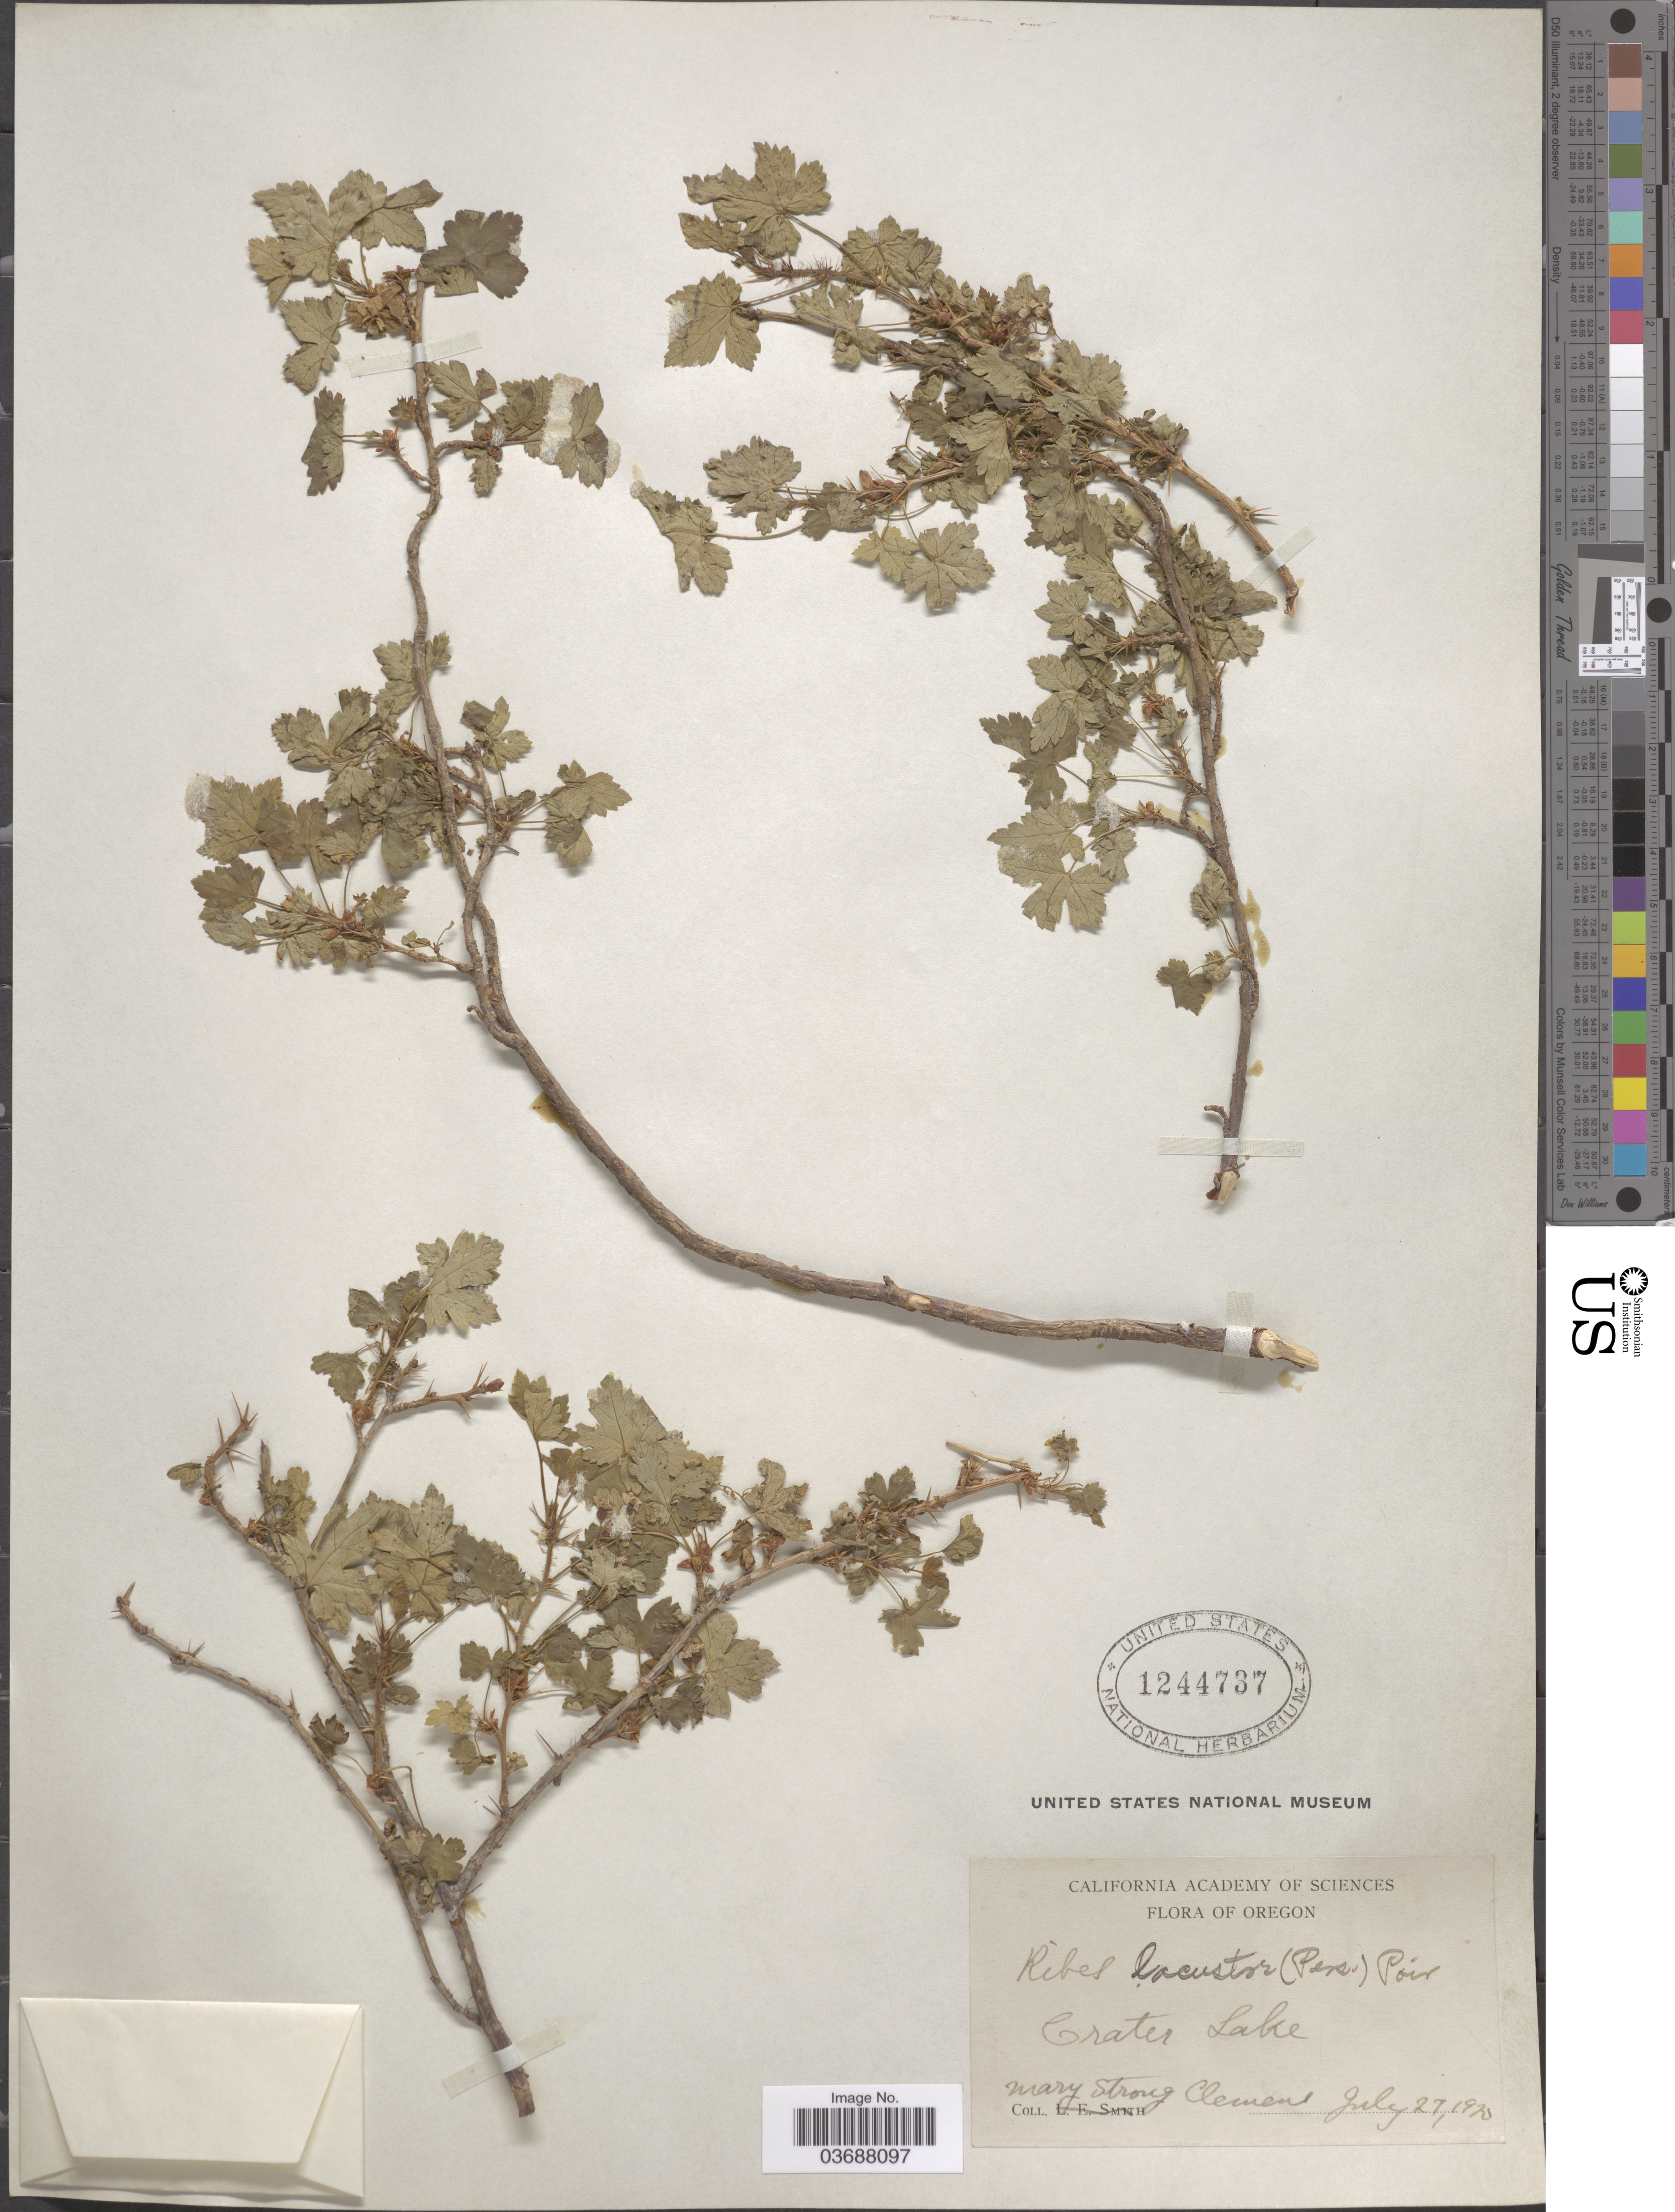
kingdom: Plantae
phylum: Tracheophyta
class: Magnoliopsida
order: Saxifragales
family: Grossulariaceae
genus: Ribes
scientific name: Ribes lacustre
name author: (Pers.) Poir.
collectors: M. S. Clemens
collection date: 1920-07-27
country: United States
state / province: Oregon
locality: Crater Lake.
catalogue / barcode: US 1244737